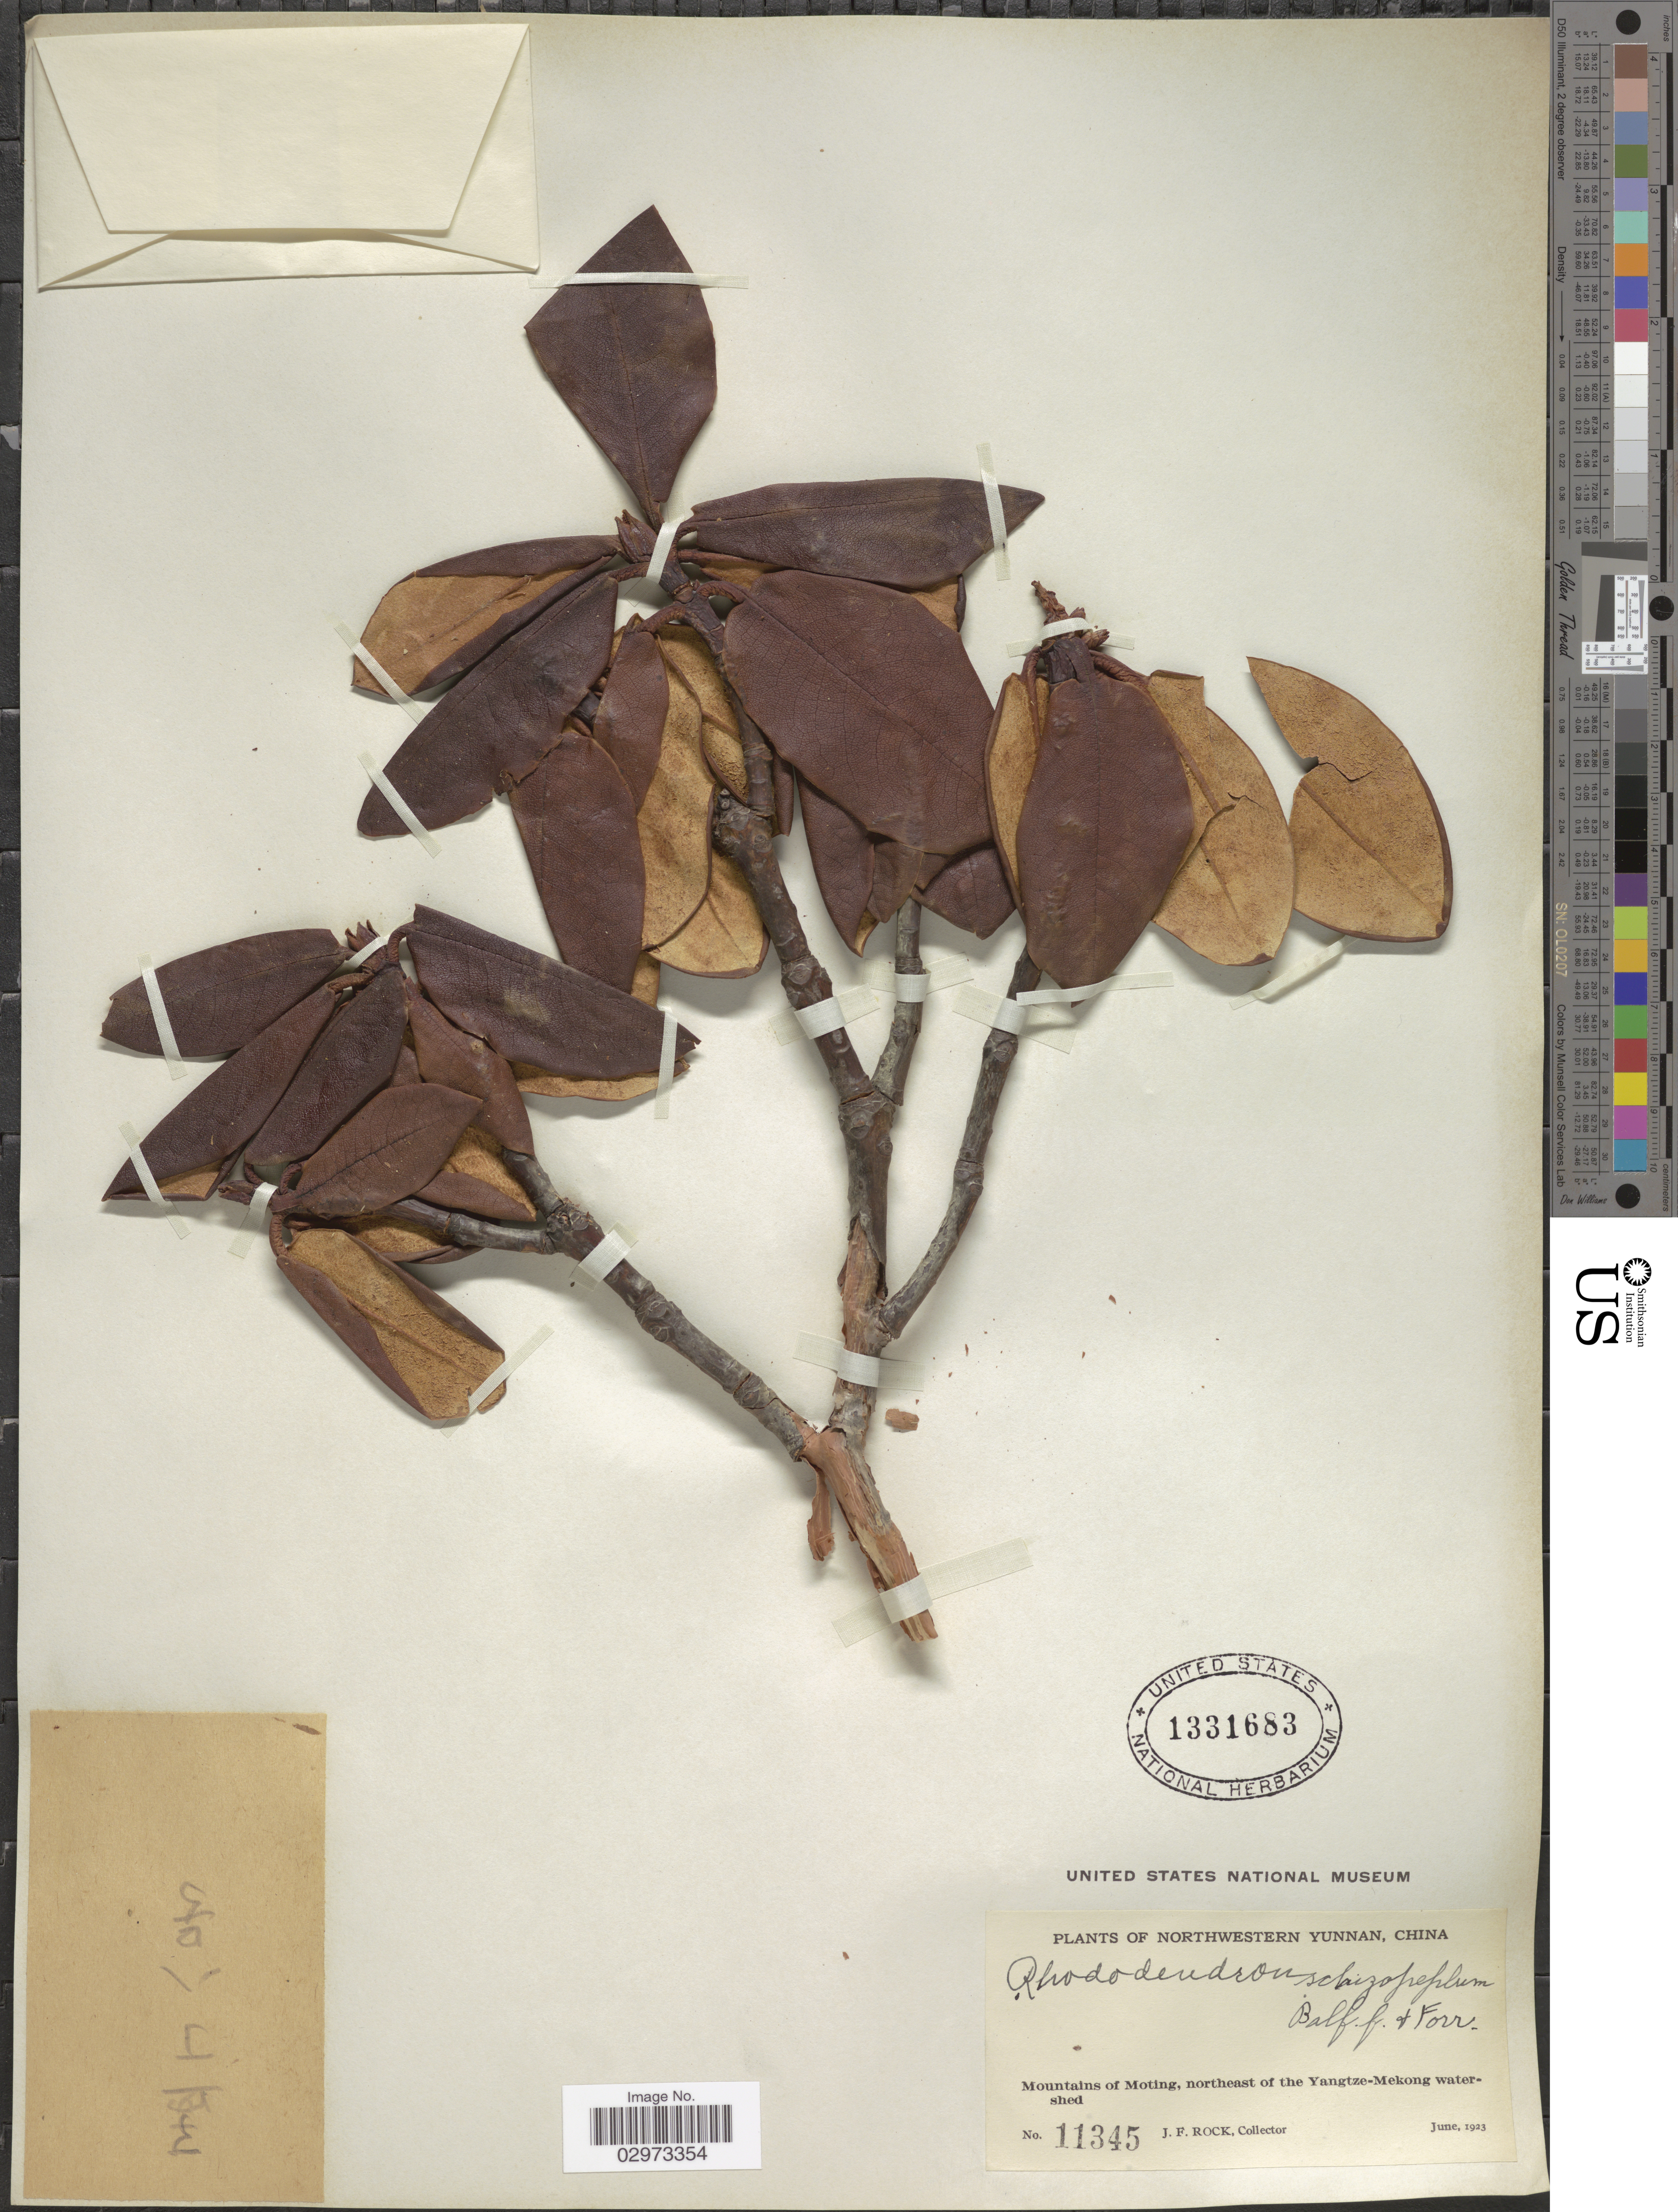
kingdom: Plantae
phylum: Tracheophyta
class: Magnoliopsida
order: Ericales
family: Ericaceae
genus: Rhododendron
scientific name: Rhododendron schizopeplum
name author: Balf. f. & Forrest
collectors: J. Rock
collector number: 11345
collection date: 1923-06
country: China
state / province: Yunnan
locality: Northwestern Yunnan. Mountains of Moting, northeast of the Yangtze-Mekong watershed.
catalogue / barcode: US 1331683